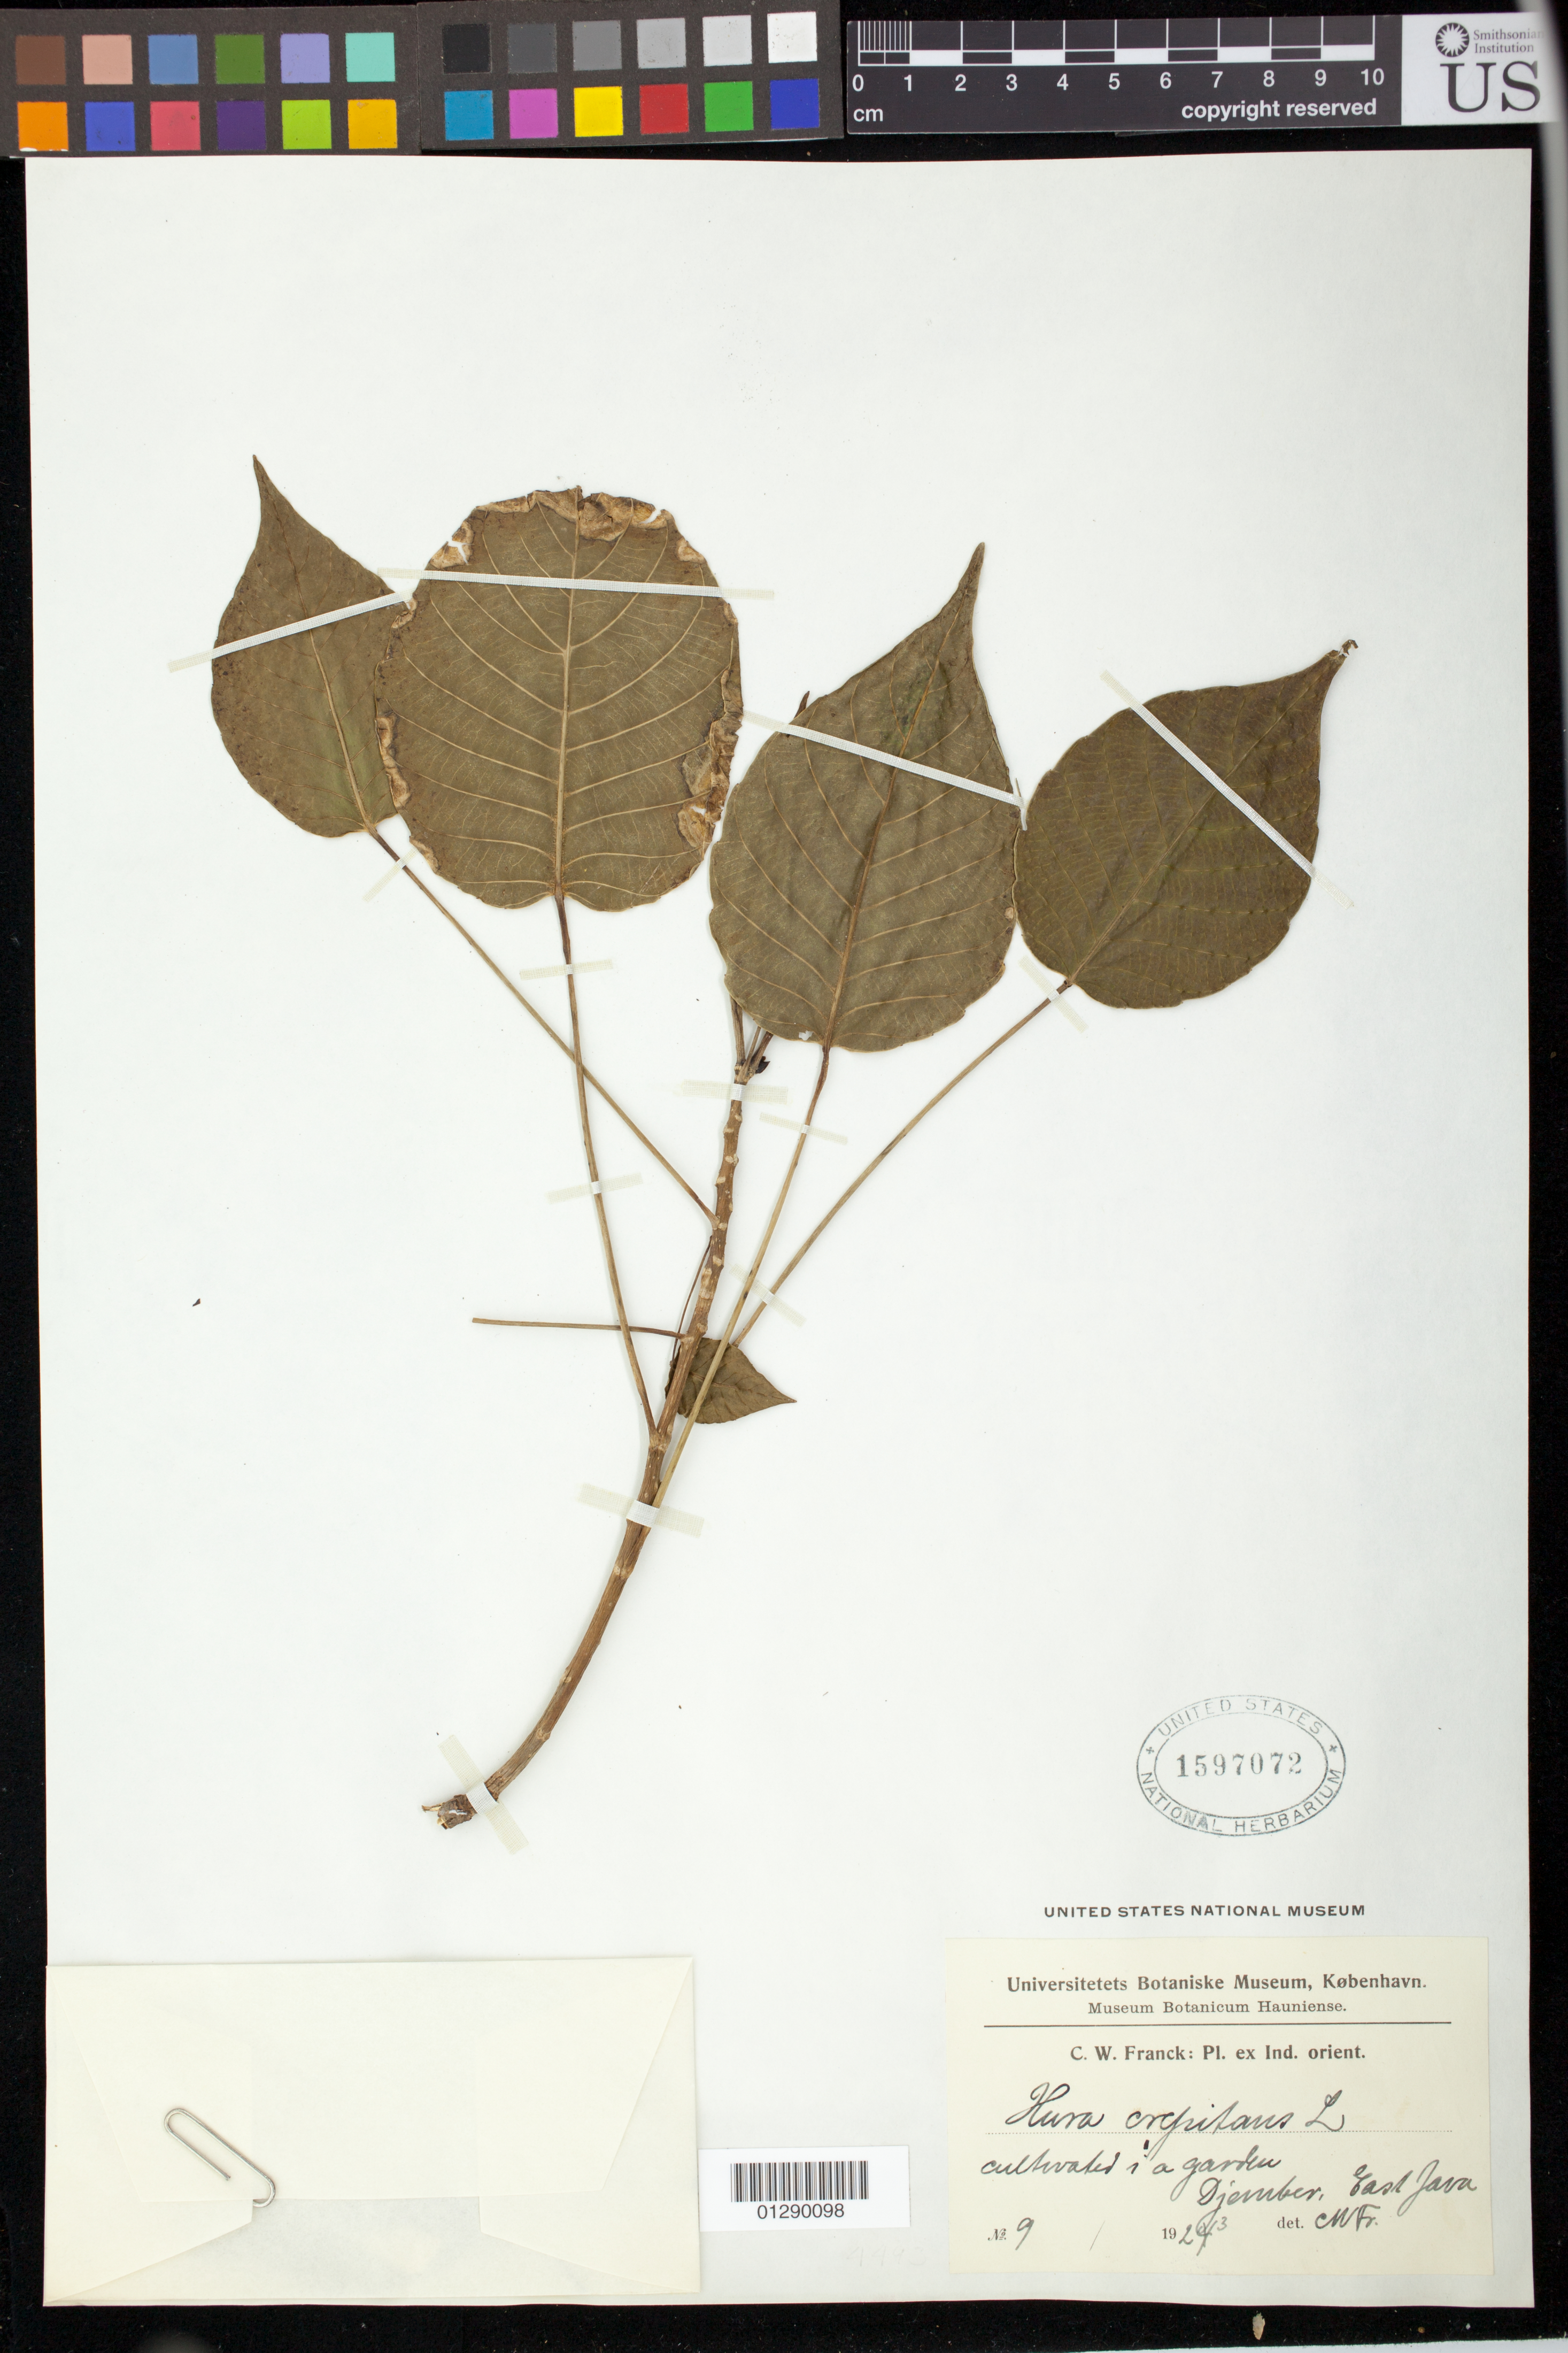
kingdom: Plantae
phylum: Tracheophyta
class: Magnoliopsida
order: Malpighiales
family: Euphorbiaceae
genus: Hura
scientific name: Hura crepitans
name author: L.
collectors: C. Franck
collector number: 9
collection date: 1923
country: Indonesia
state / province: Java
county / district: Jawa Timur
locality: Jember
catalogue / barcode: US 1597072